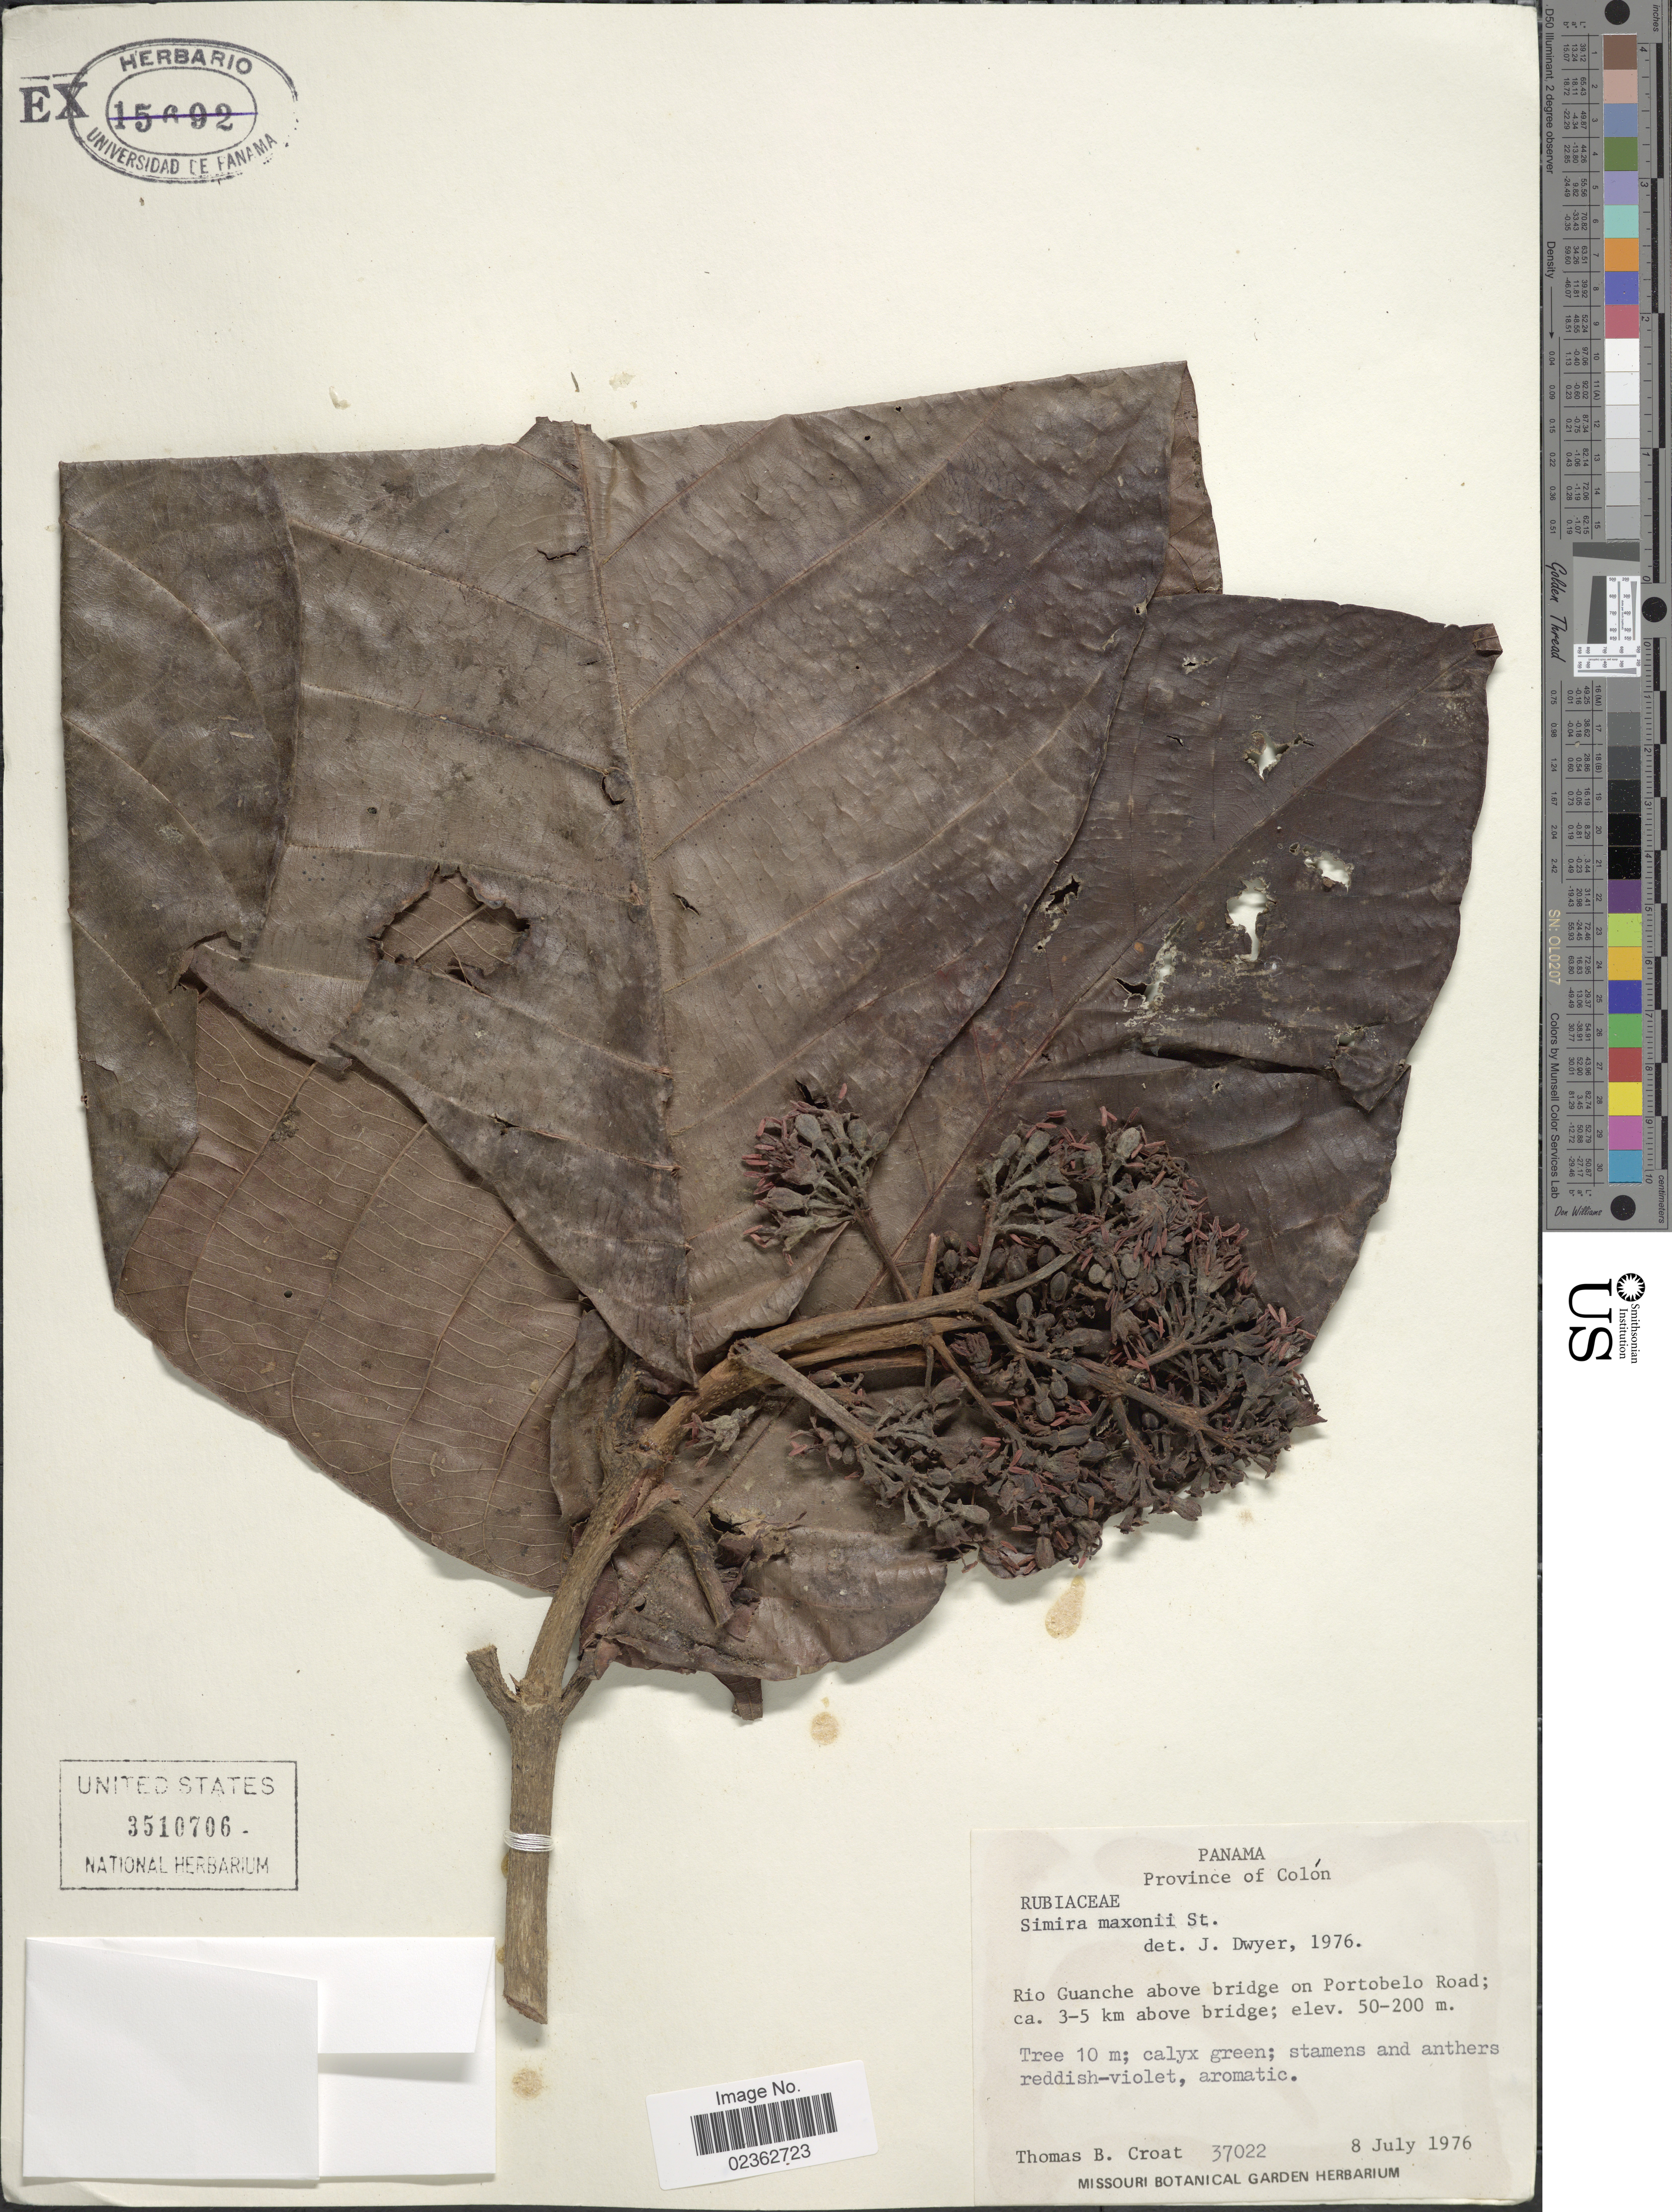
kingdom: Plantae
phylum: Tracheophyta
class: Magnoliopsida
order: Gentianales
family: Rubiaceae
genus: Simira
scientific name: Simira maxonii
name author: (Standl.) Steyerm.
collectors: T. B. Croat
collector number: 37022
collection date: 1976-07-08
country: Panama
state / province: Colón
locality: Rio Guanche above bridge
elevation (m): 50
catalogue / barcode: US 3510706